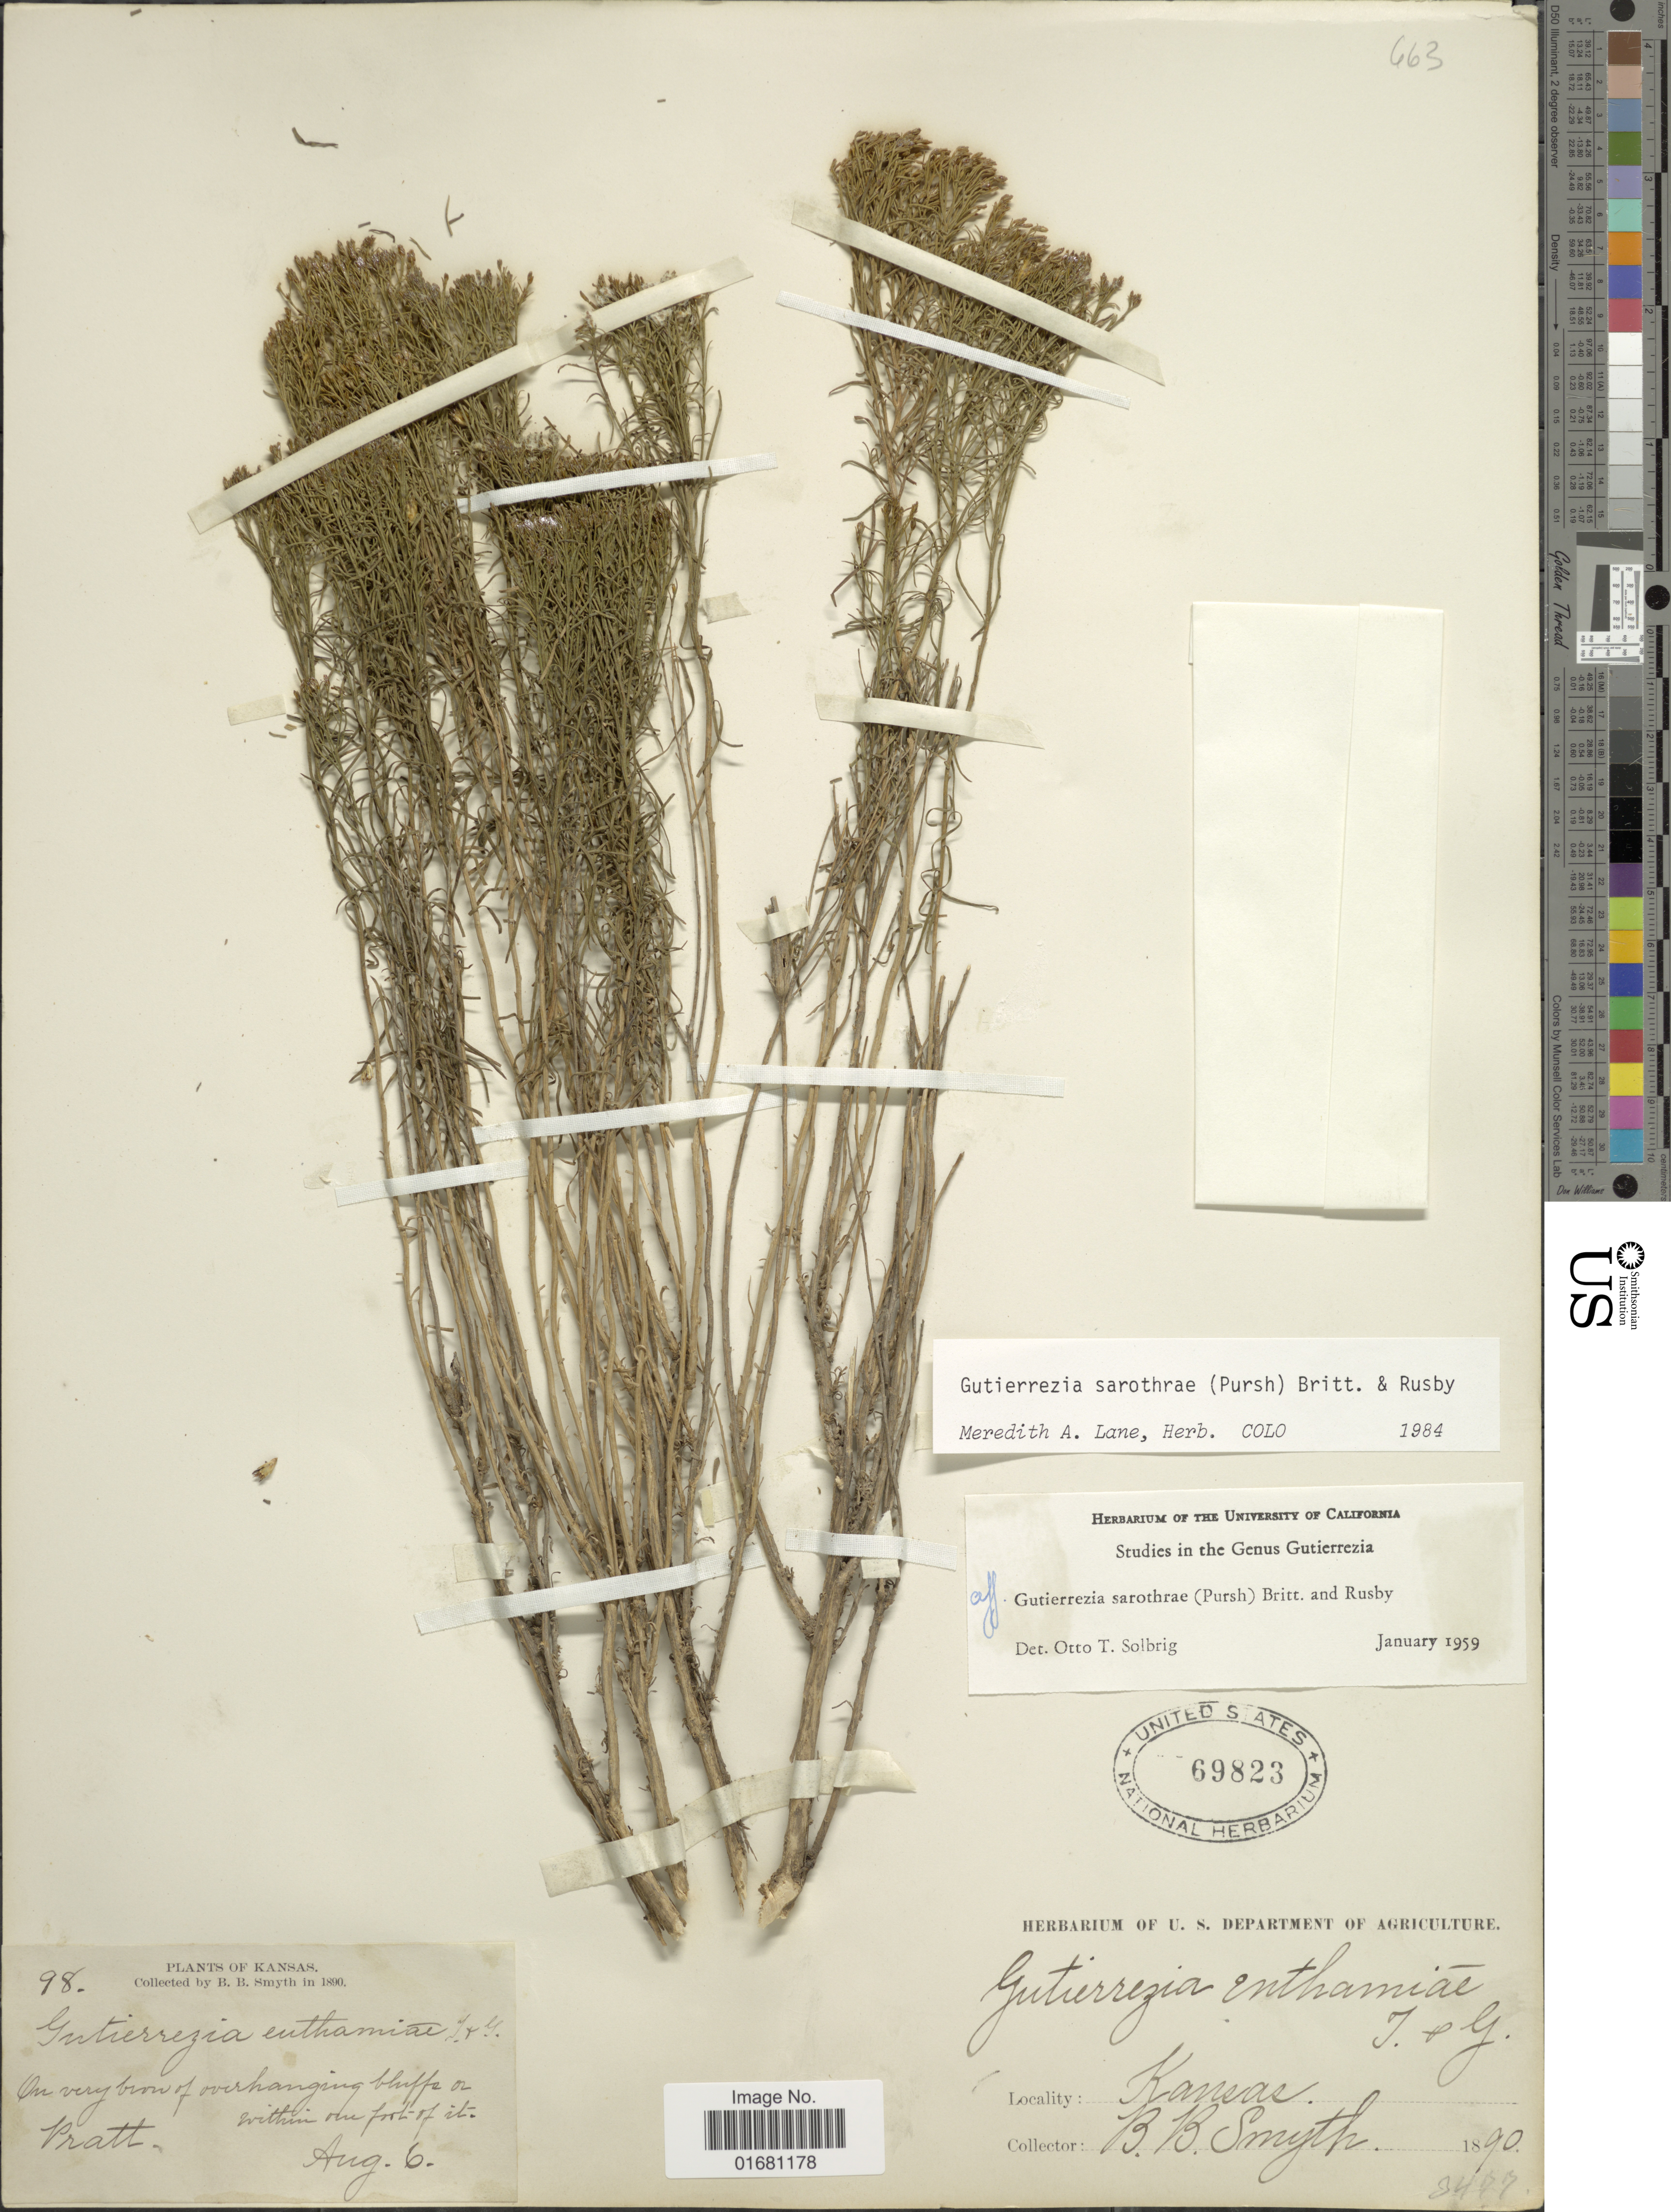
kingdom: Plantae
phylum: Tracheophyta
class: Magnoliopsida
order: Asterales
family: Asteraceae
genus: Gutierrezia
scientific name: Gutierrezia sarothrae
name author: (Pursh) Britton & Rusby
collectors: B. Smyth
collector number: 98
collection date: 1890-08-06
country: United States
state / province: Kansas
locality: On very brow of overhanging bluffs or within one foot of it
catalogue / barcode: US 69823